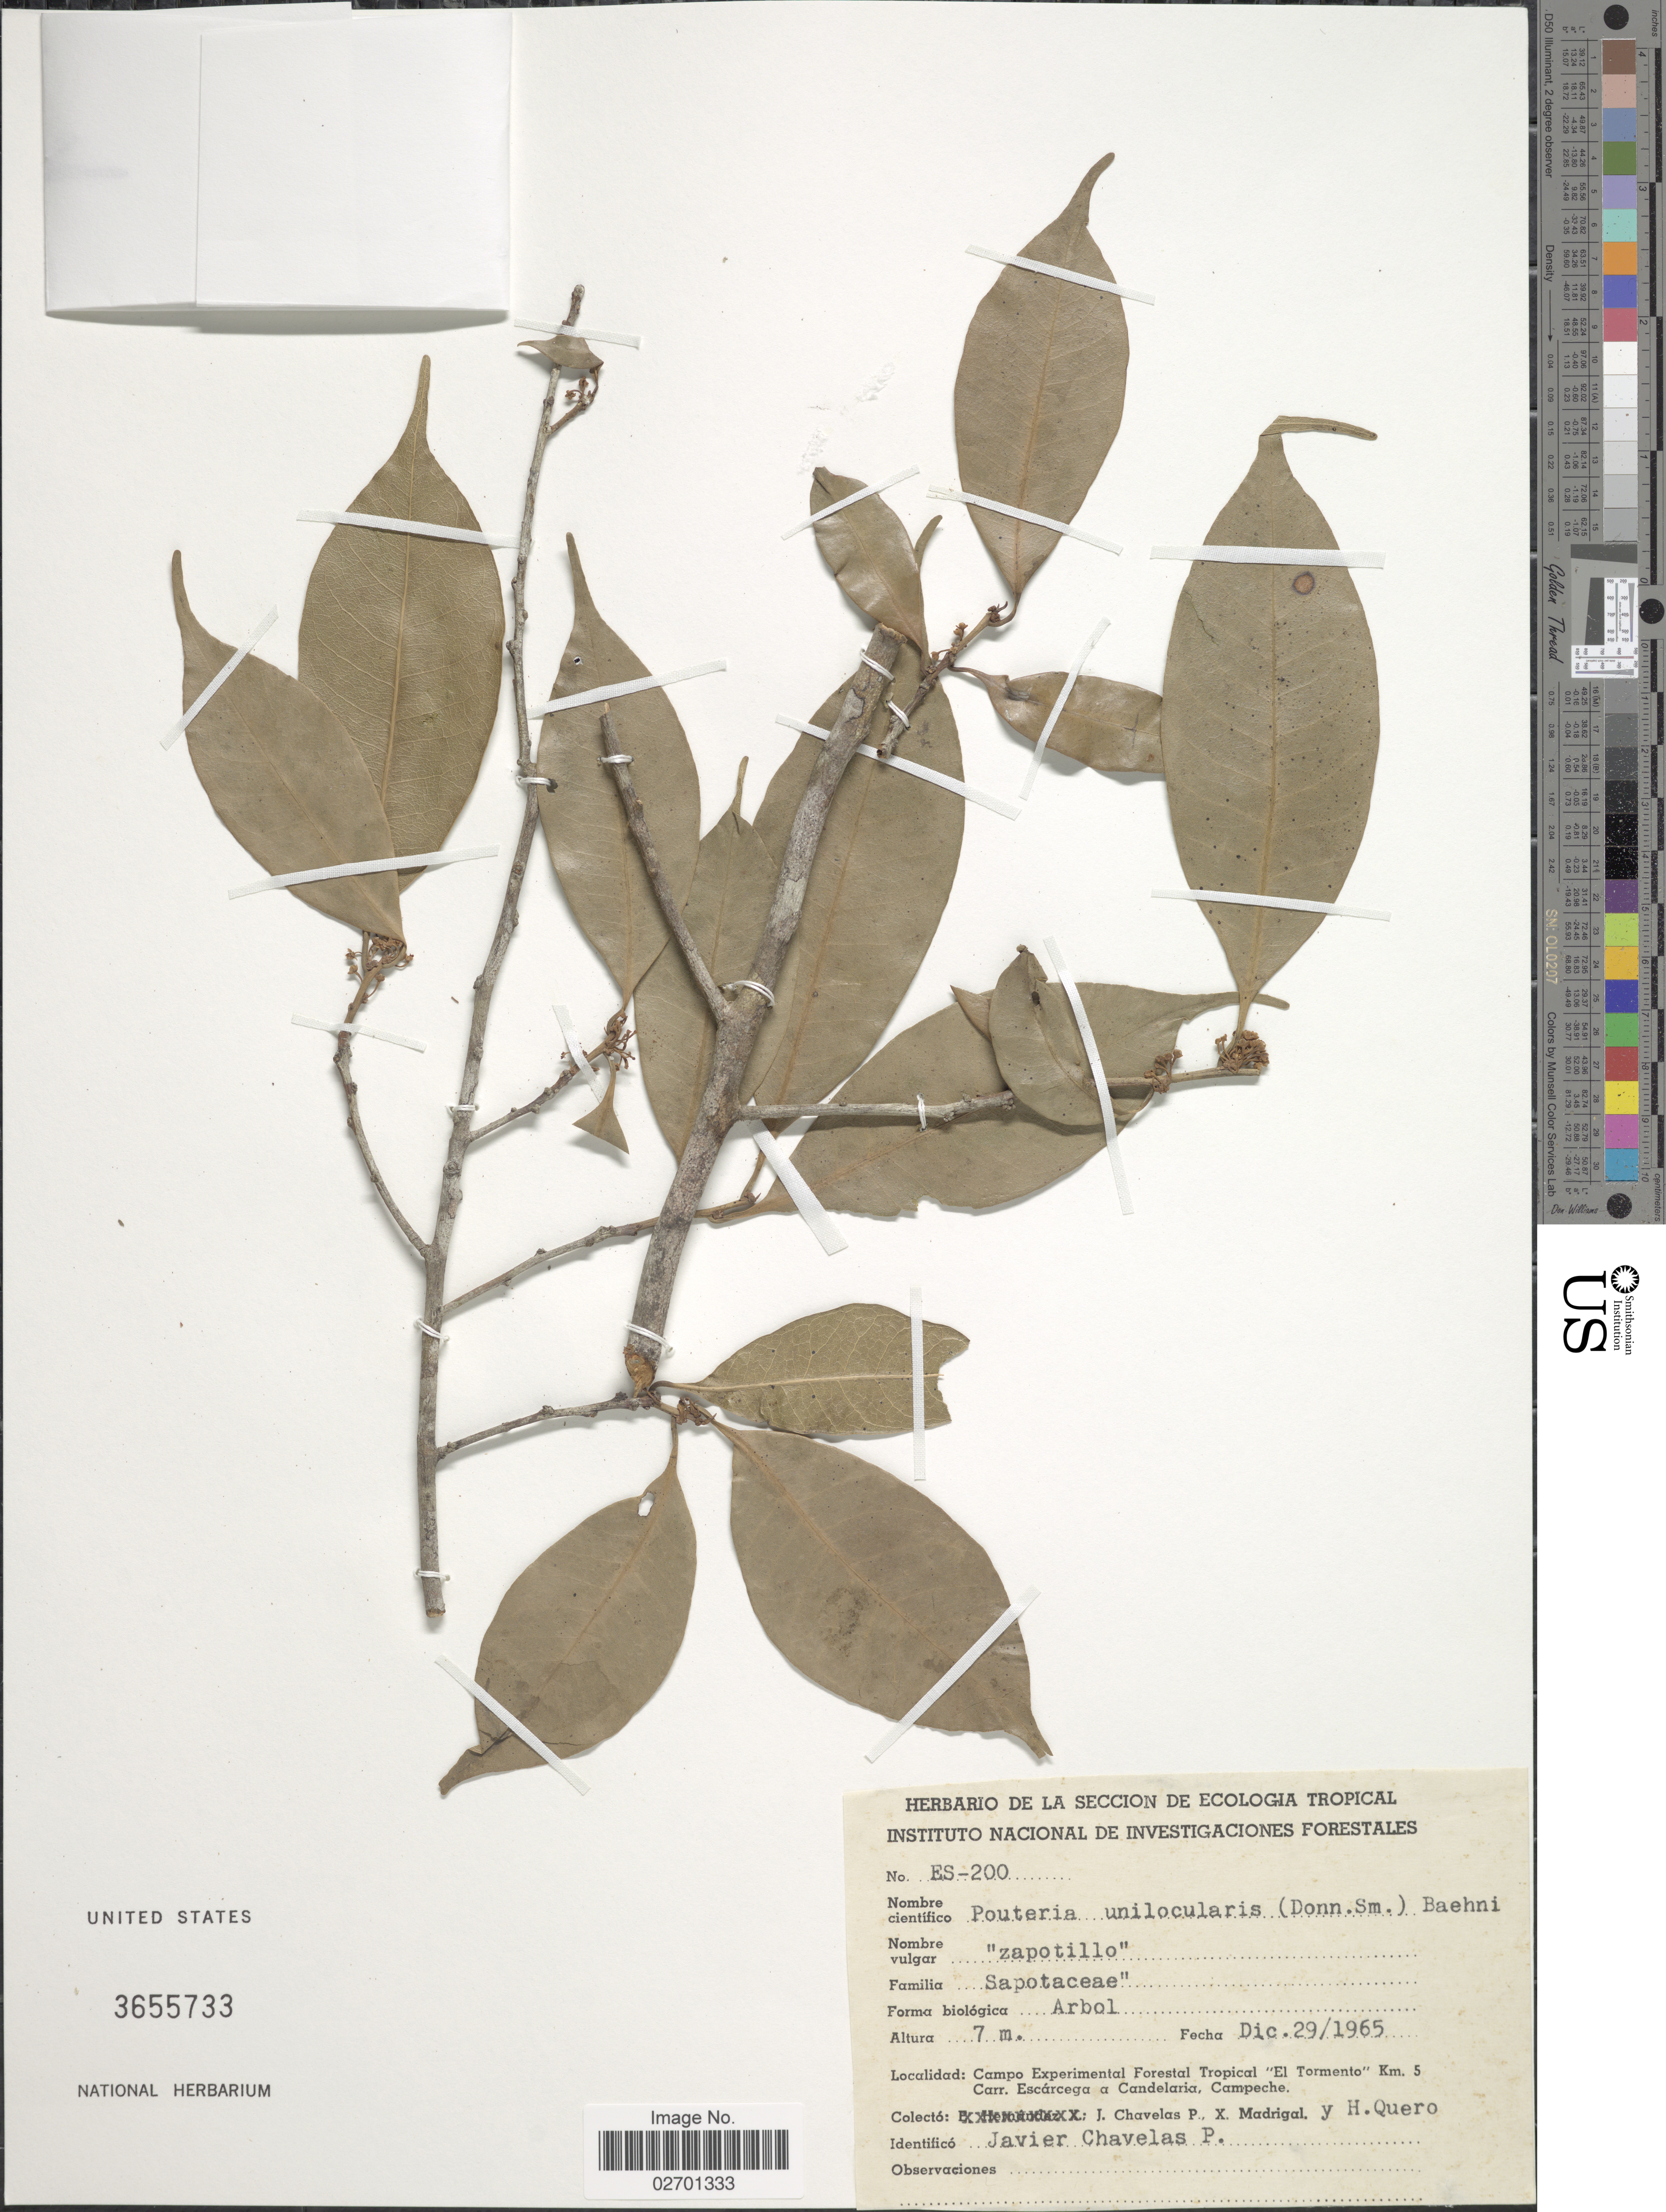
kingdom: Plantae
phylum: Tracheophyta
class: Magnoliopsida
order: Ericales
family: Sapotaceae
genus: Pouteria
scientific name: Pouteria unilocularis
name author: (Donn. Sm.) Baehni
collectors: J. Chavelas P., X. Madrigal & H. Quero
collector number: ES-200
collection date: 1965-12-29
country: Mexico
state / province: Campeche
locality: Campo Experimental Forestal Tropical "El Tormento"Km 5 Carr. Escarcega a Candelaria.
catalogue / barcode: US 3655733